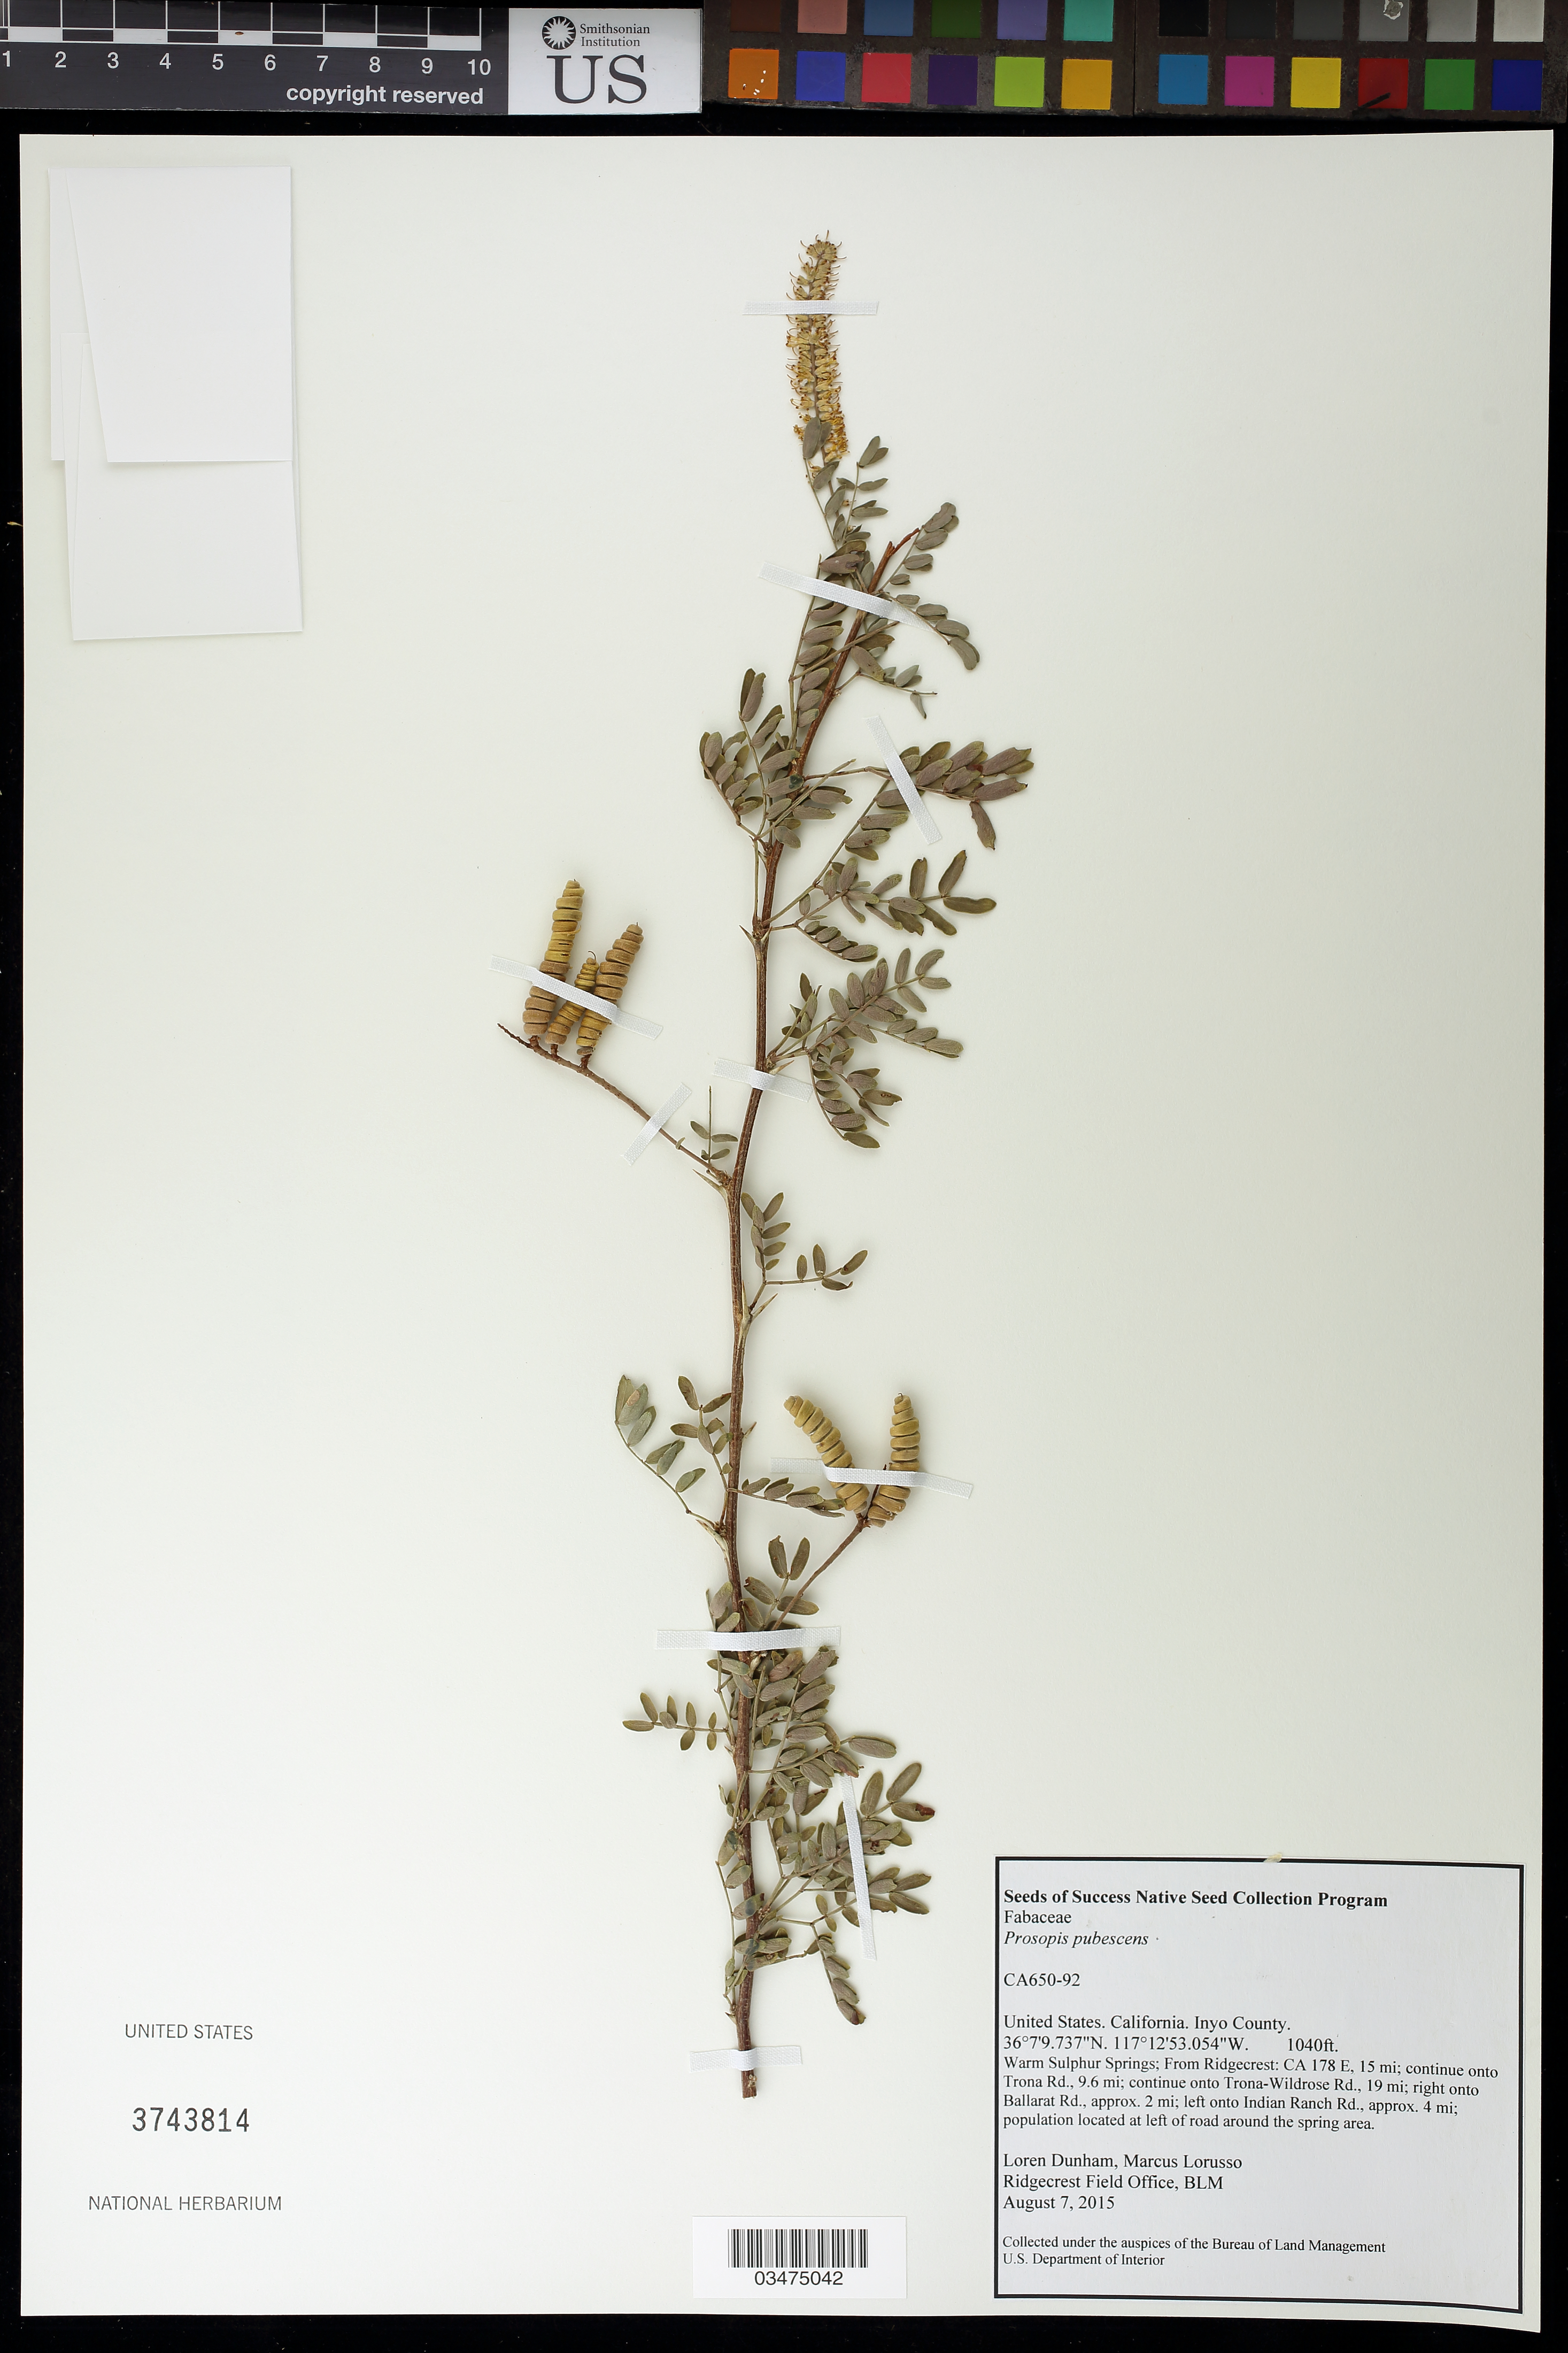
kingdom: Plantae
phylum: Tracheophyta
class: Magnoliopsida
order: Fabales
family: Fabaceae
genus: Prosopis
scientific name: Prosopis pubescens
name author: Benth.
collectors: L. Dunham & M. Lorusso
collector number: CA650-092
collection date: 2015-08-07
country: United States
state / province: California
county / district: Inyo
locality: Warm Sulphur Springs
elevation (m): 317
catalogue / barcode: US 3743814